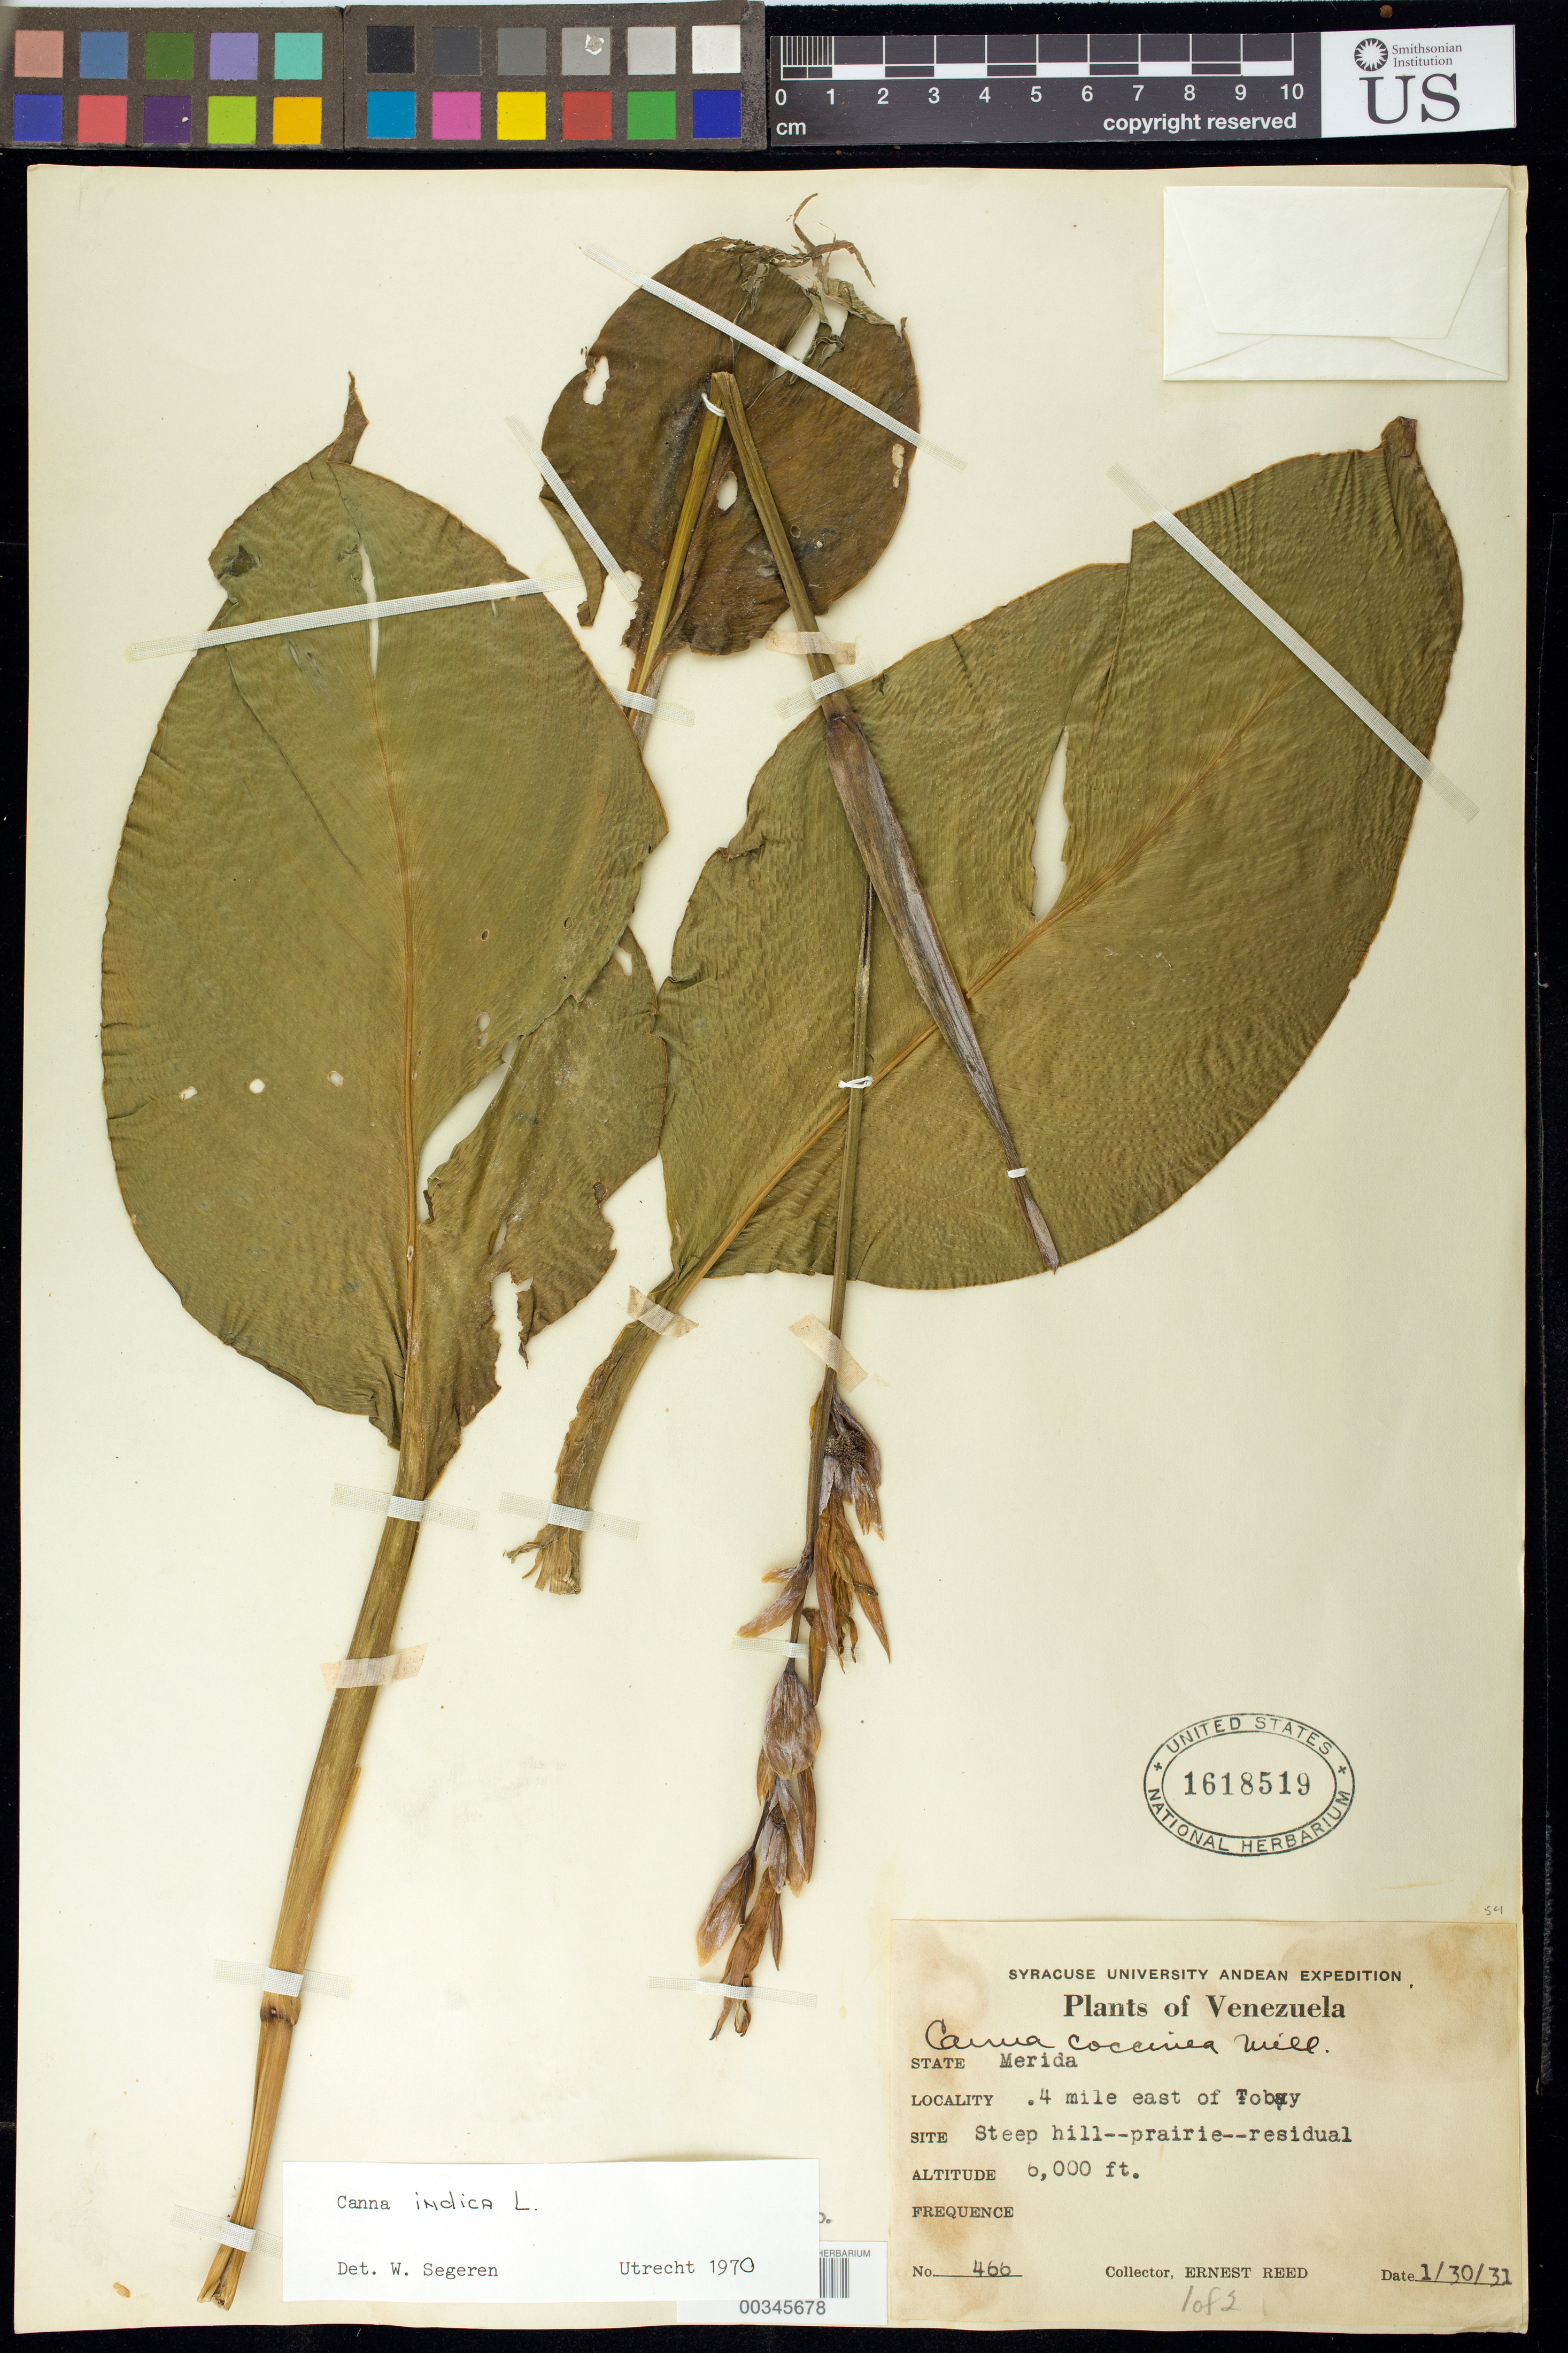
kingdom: Plantae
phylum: Tracheophyta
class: Liliopsida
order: Zingiberales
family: Cannaceae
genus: Canna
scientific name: Canna indica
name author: L.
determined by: Segeren, W.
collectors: E. Reed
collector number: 466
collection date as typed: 30 Jan 1931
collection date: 1931-01-30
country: Venezuela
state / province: Mérida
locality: .4 mi e of tobay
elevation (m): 1829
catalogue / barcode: US 1618519